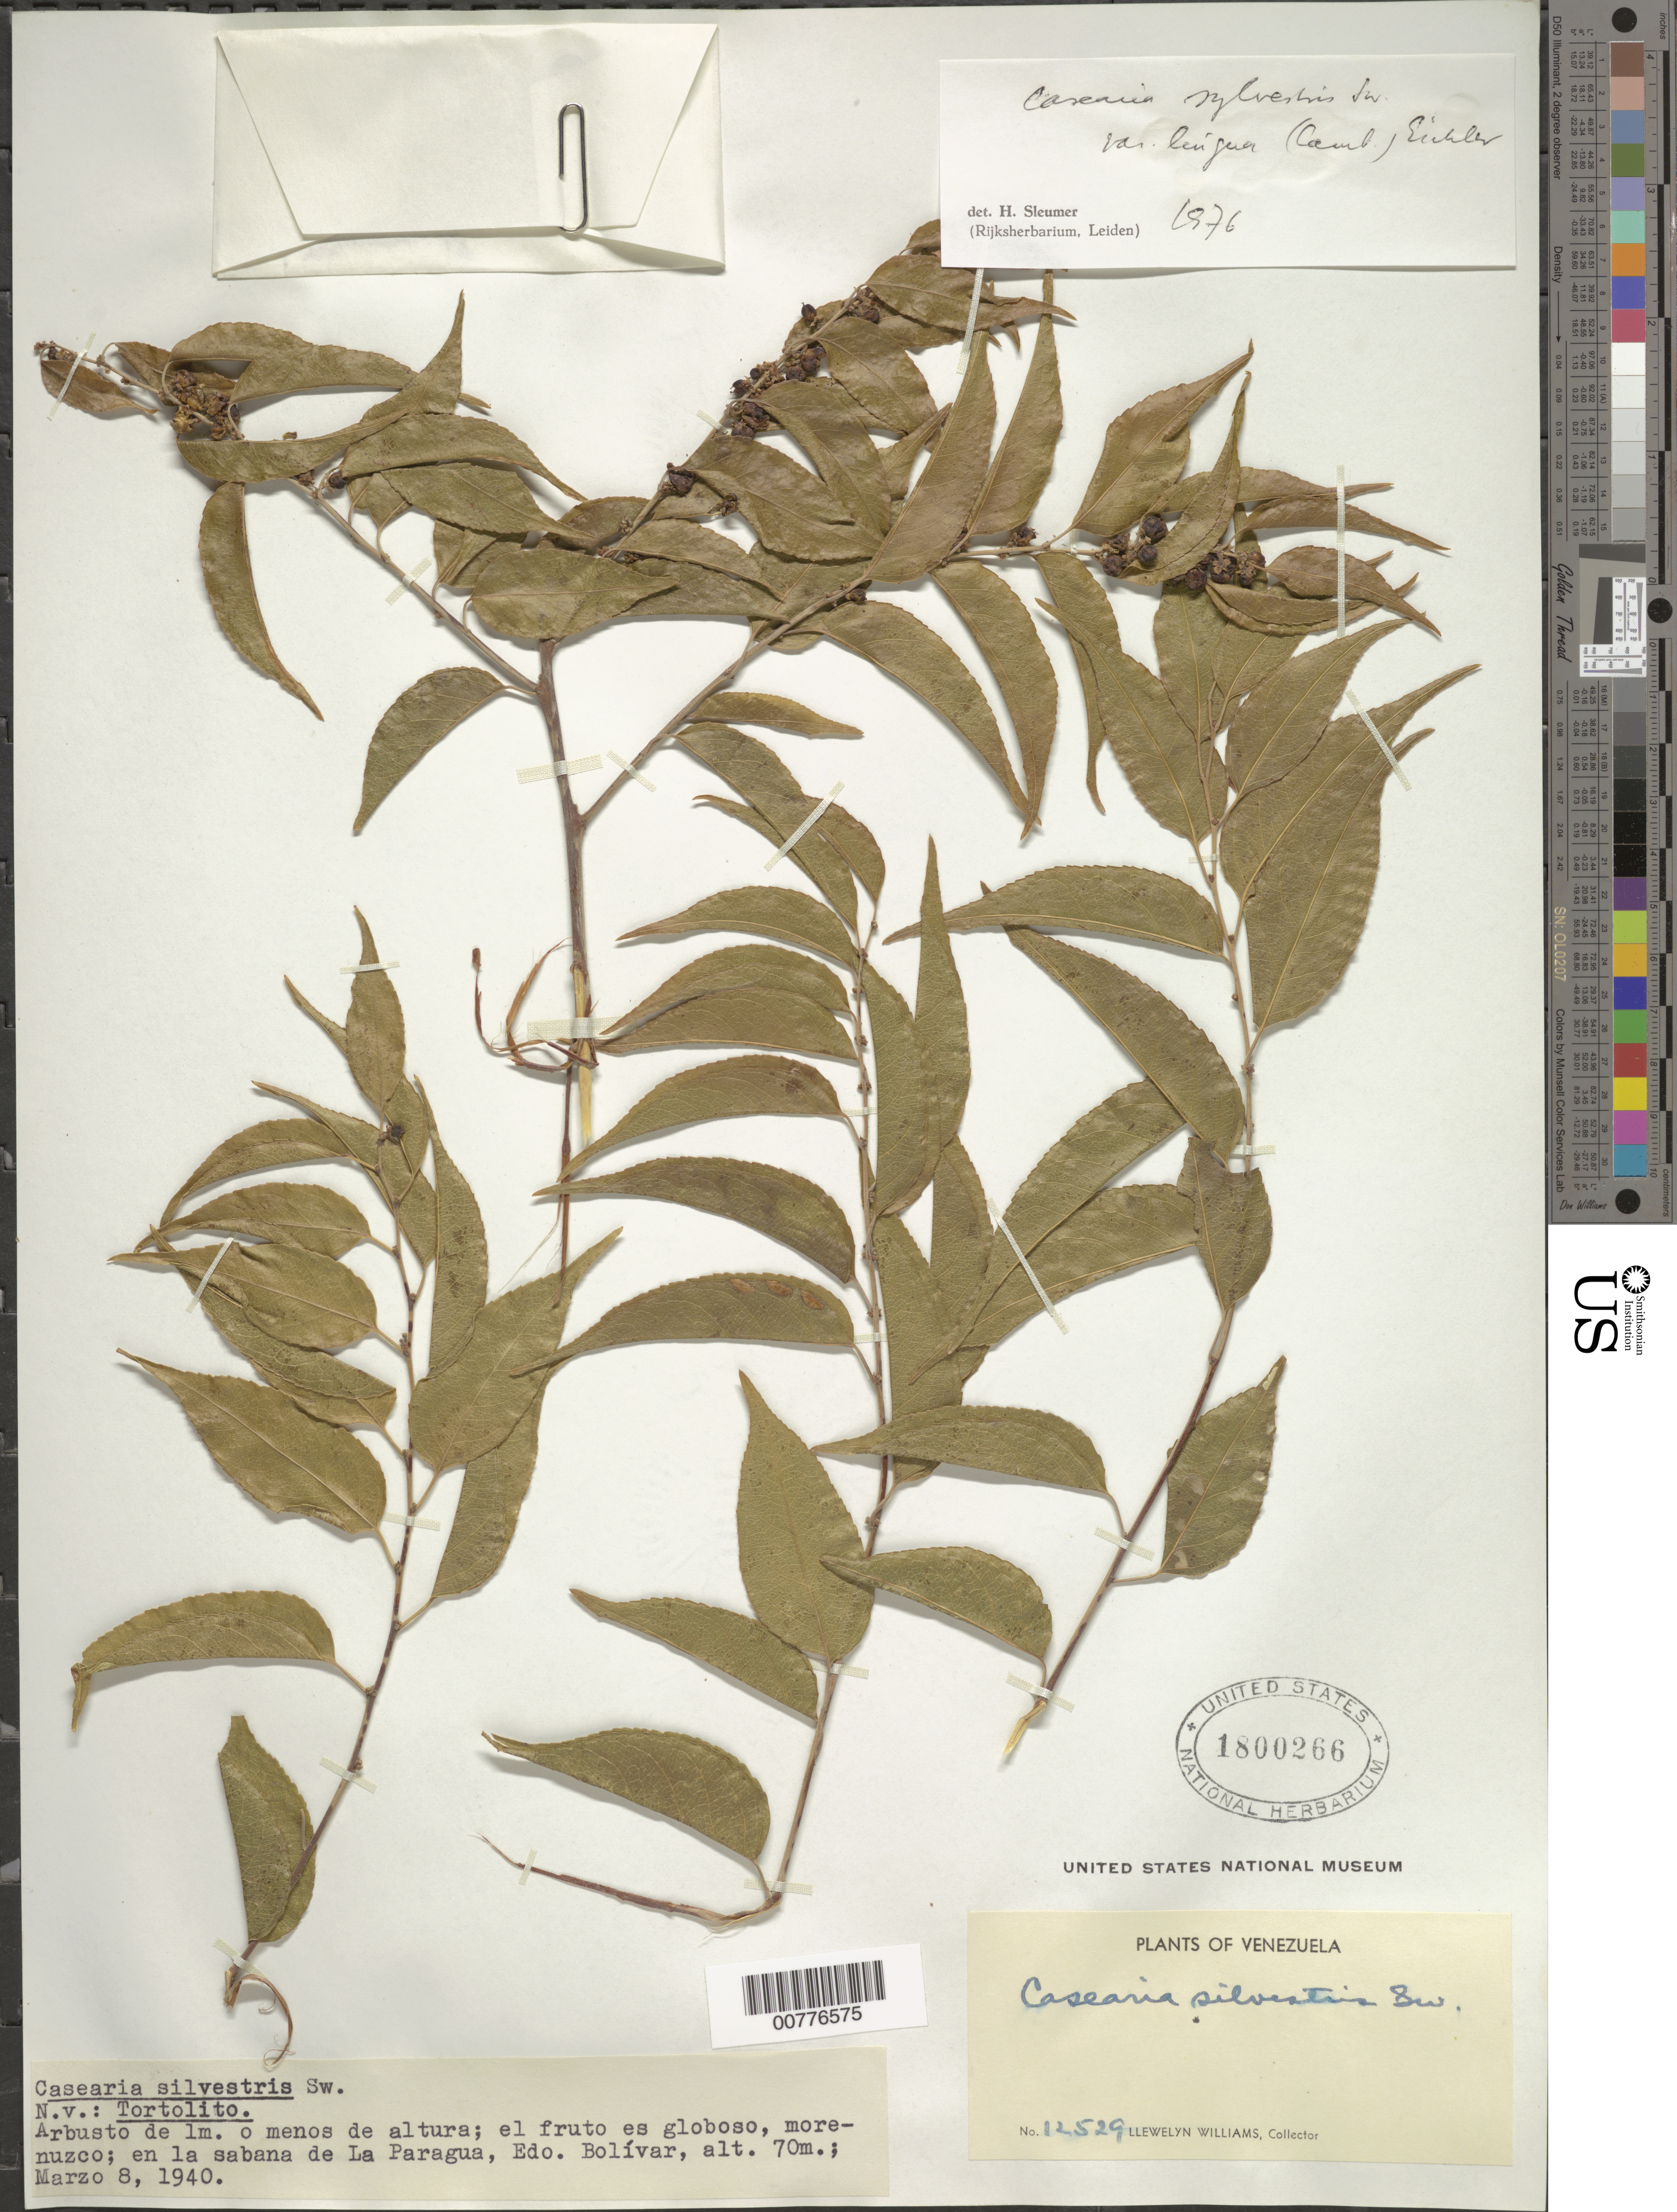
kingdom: Plantae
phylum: Tracheophyta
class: Magnoliopsida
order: Malpighiales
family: Salicaceae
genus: Casearia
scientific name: Casearia sylvestris var. lingua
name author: (Cambess.) Eichler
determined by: Sleumer, H. O.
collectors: Ll. Williams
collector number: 12529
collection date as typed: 8-Mar-40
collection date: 1940-03-08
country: Venezuela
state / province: Bolívar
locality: La Paragua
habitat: Savanna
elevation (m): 70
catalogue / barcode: US 1800266